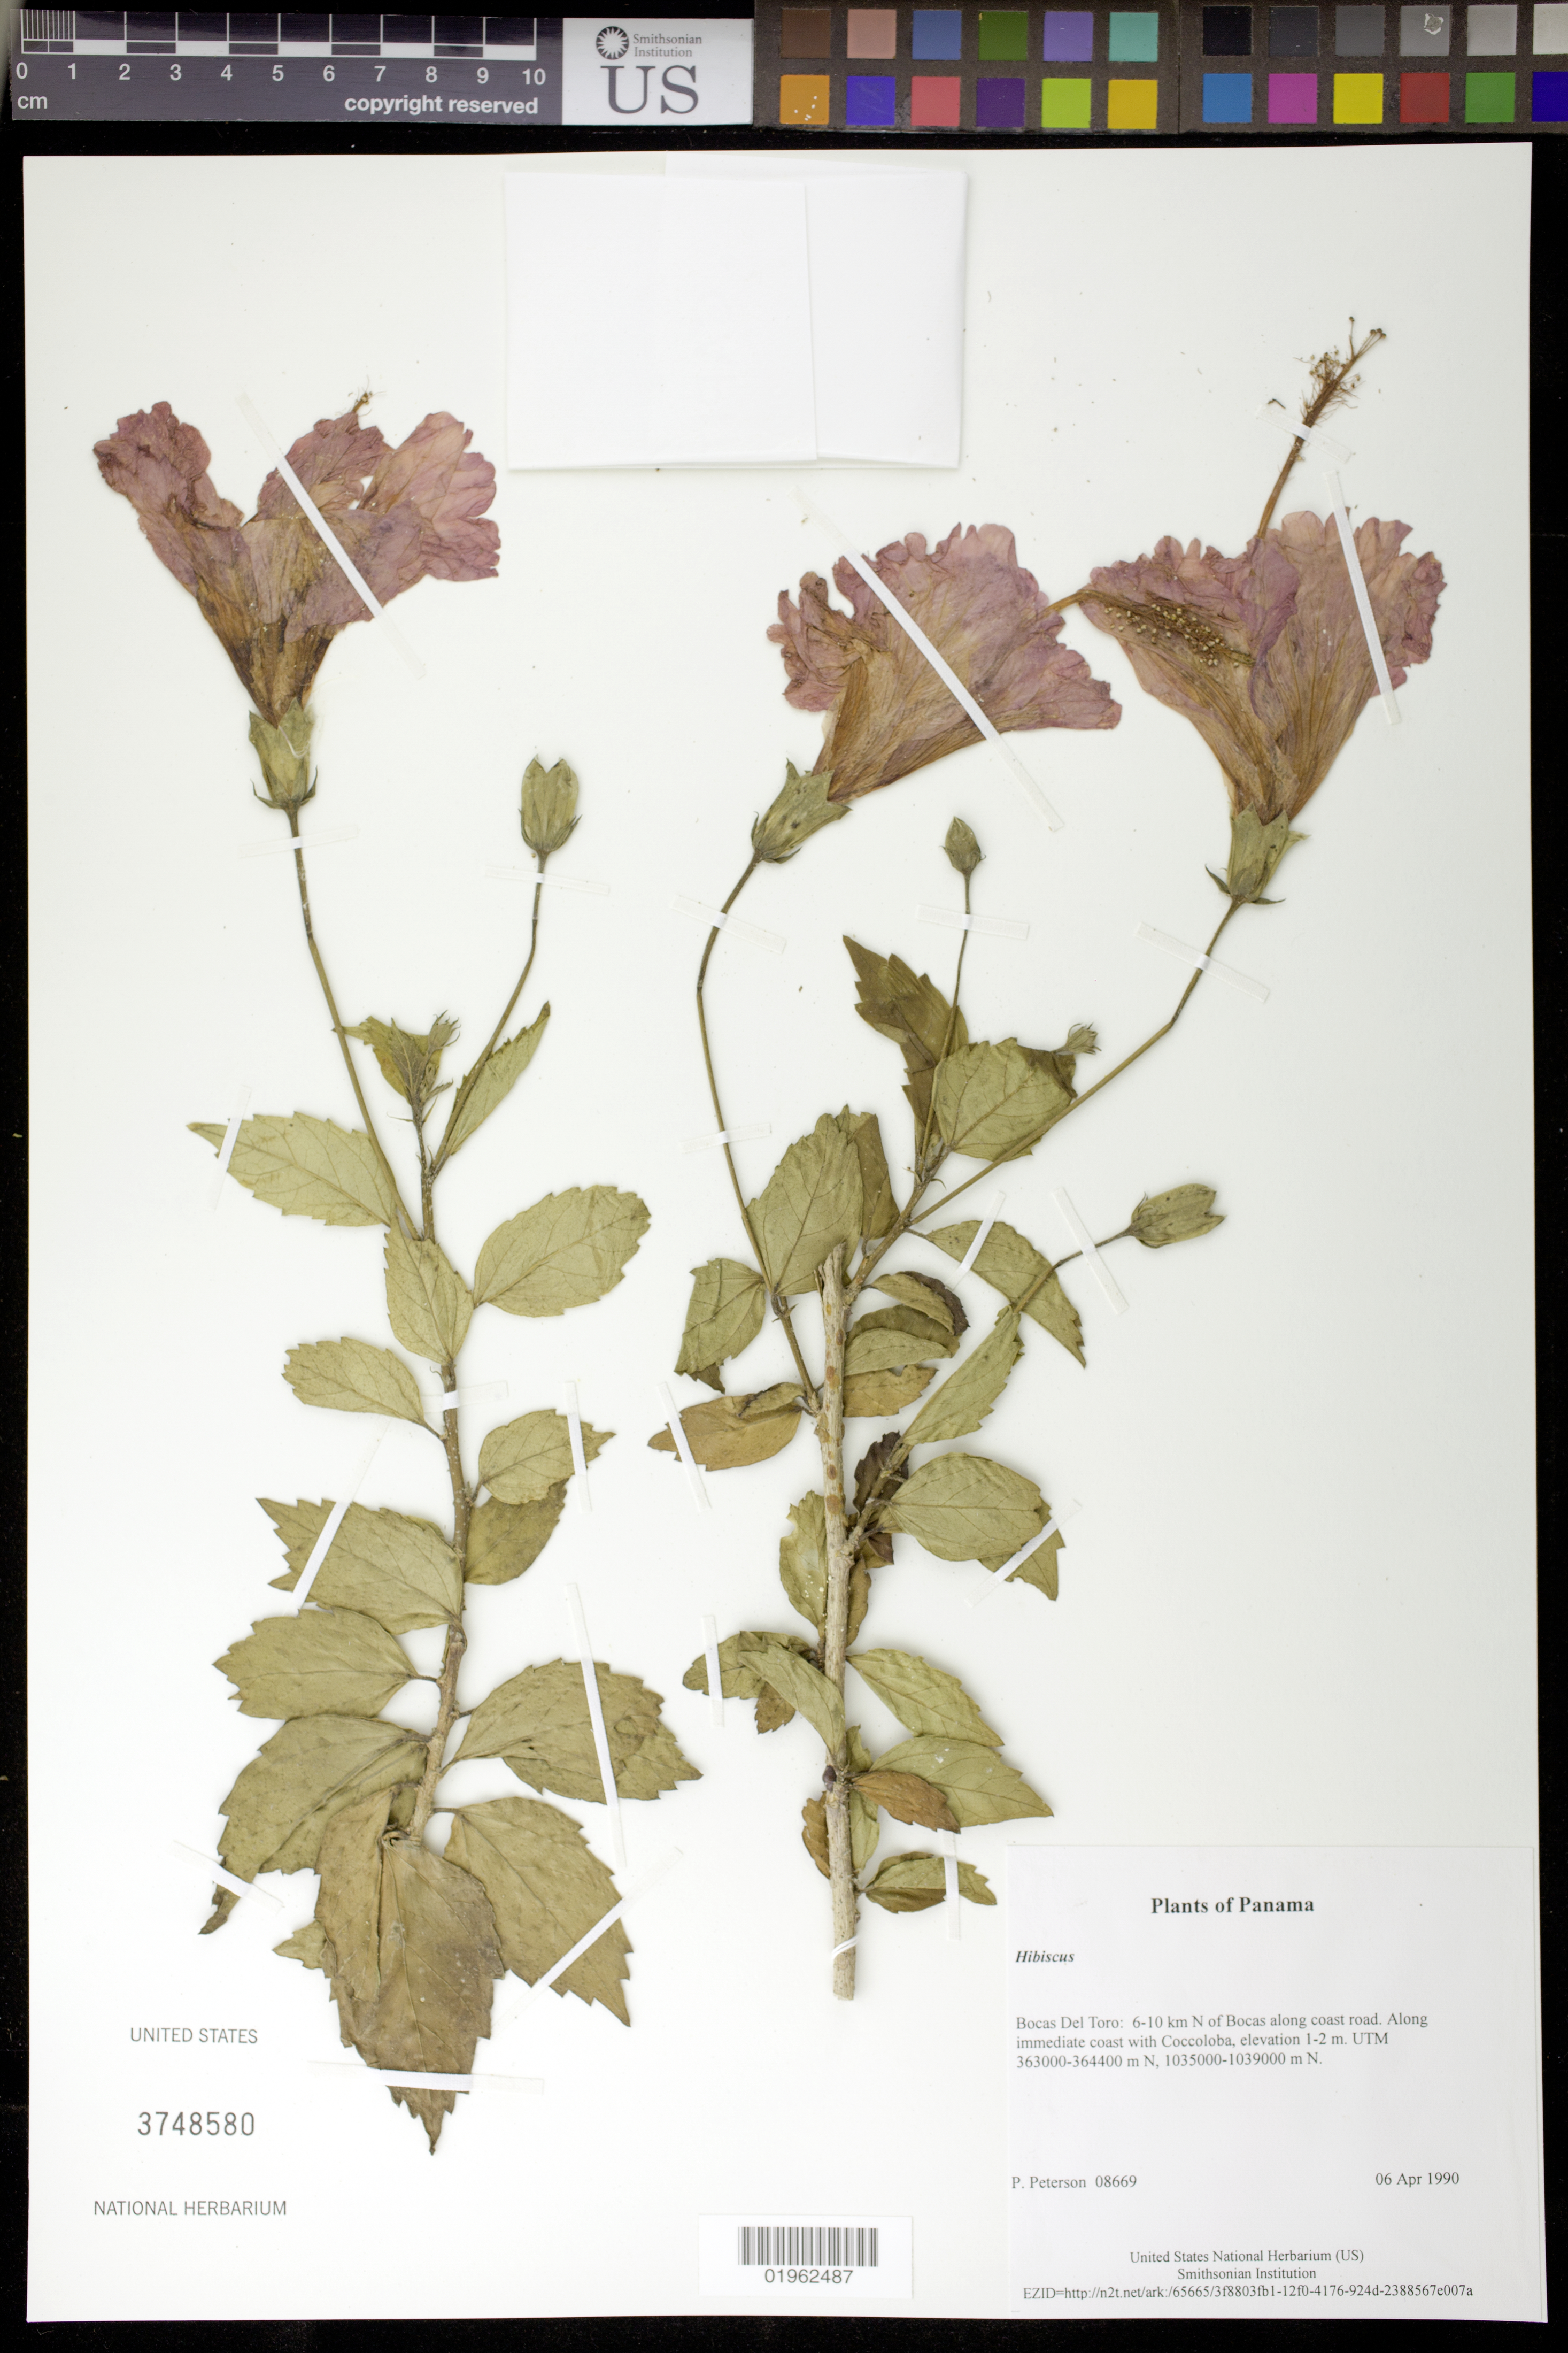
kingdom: Plantae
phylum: Tracheophyta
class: Magnoliopsida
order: Malvales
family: Malvaceae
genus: Hibiscus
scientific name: Hibiscus rosa-sinensis var. rosa-sinensis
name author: L.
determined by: Dorr, Laurence J., Curator (BOT), Smithsonian Institution - National Museum of Natural History (UNITED STATES)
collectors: P. M. Peterson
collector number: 08669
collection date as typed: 06 Apr 1990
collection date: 1990-04-06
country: Panama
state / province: Bocas del Toro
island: Colón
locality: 6-10 km N of Bocas along coast road.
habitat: Along immediate coast with Coccoloba, elevation 1-2 m. UTM 363000-364400 m N, 1035000-1039000 m N.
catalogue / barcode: US 3748580